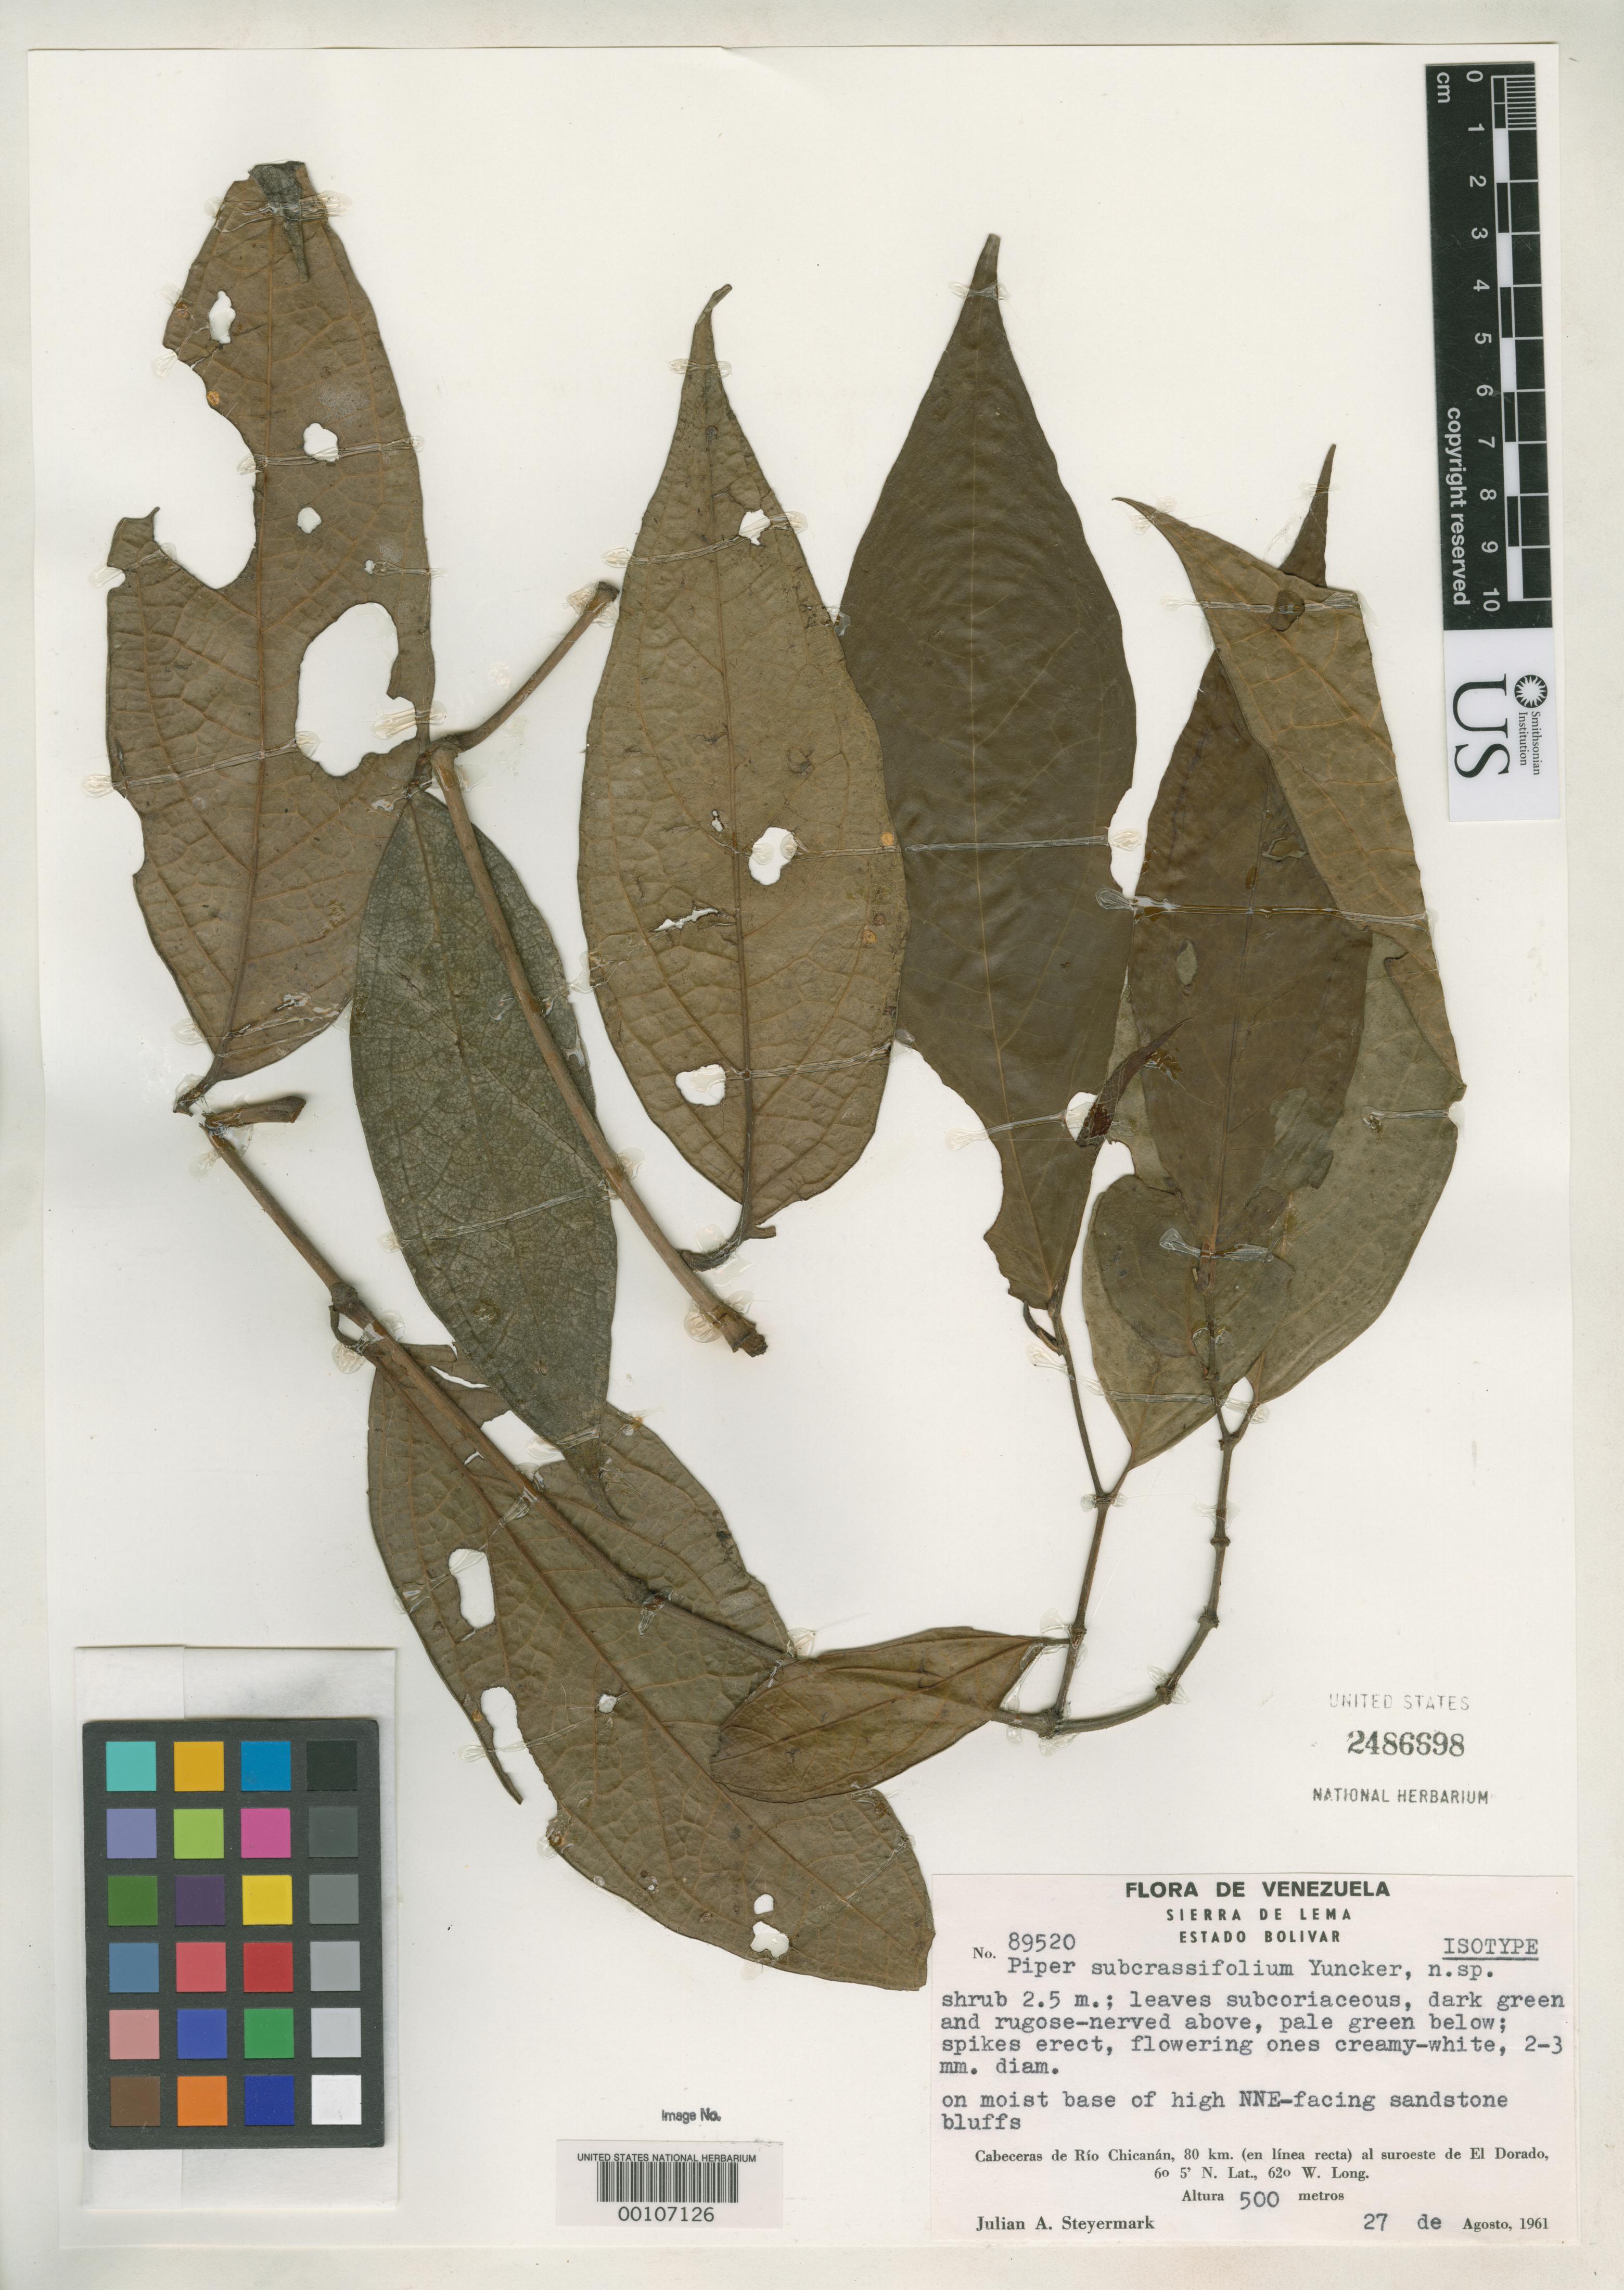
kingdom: Plantae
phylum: Tracheophyta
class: Magnoliopsida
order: Piperales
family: Piperaceae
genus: Piper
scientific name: Piper subcrassifolium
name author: Yunck.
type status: Isotype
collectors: J. Steyermark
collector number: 89520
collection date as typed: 27 Aug 1961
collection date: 1961-08-27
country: Venezuela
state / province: Bolivar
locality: Sierra de Lema.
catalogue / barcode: US 2486698